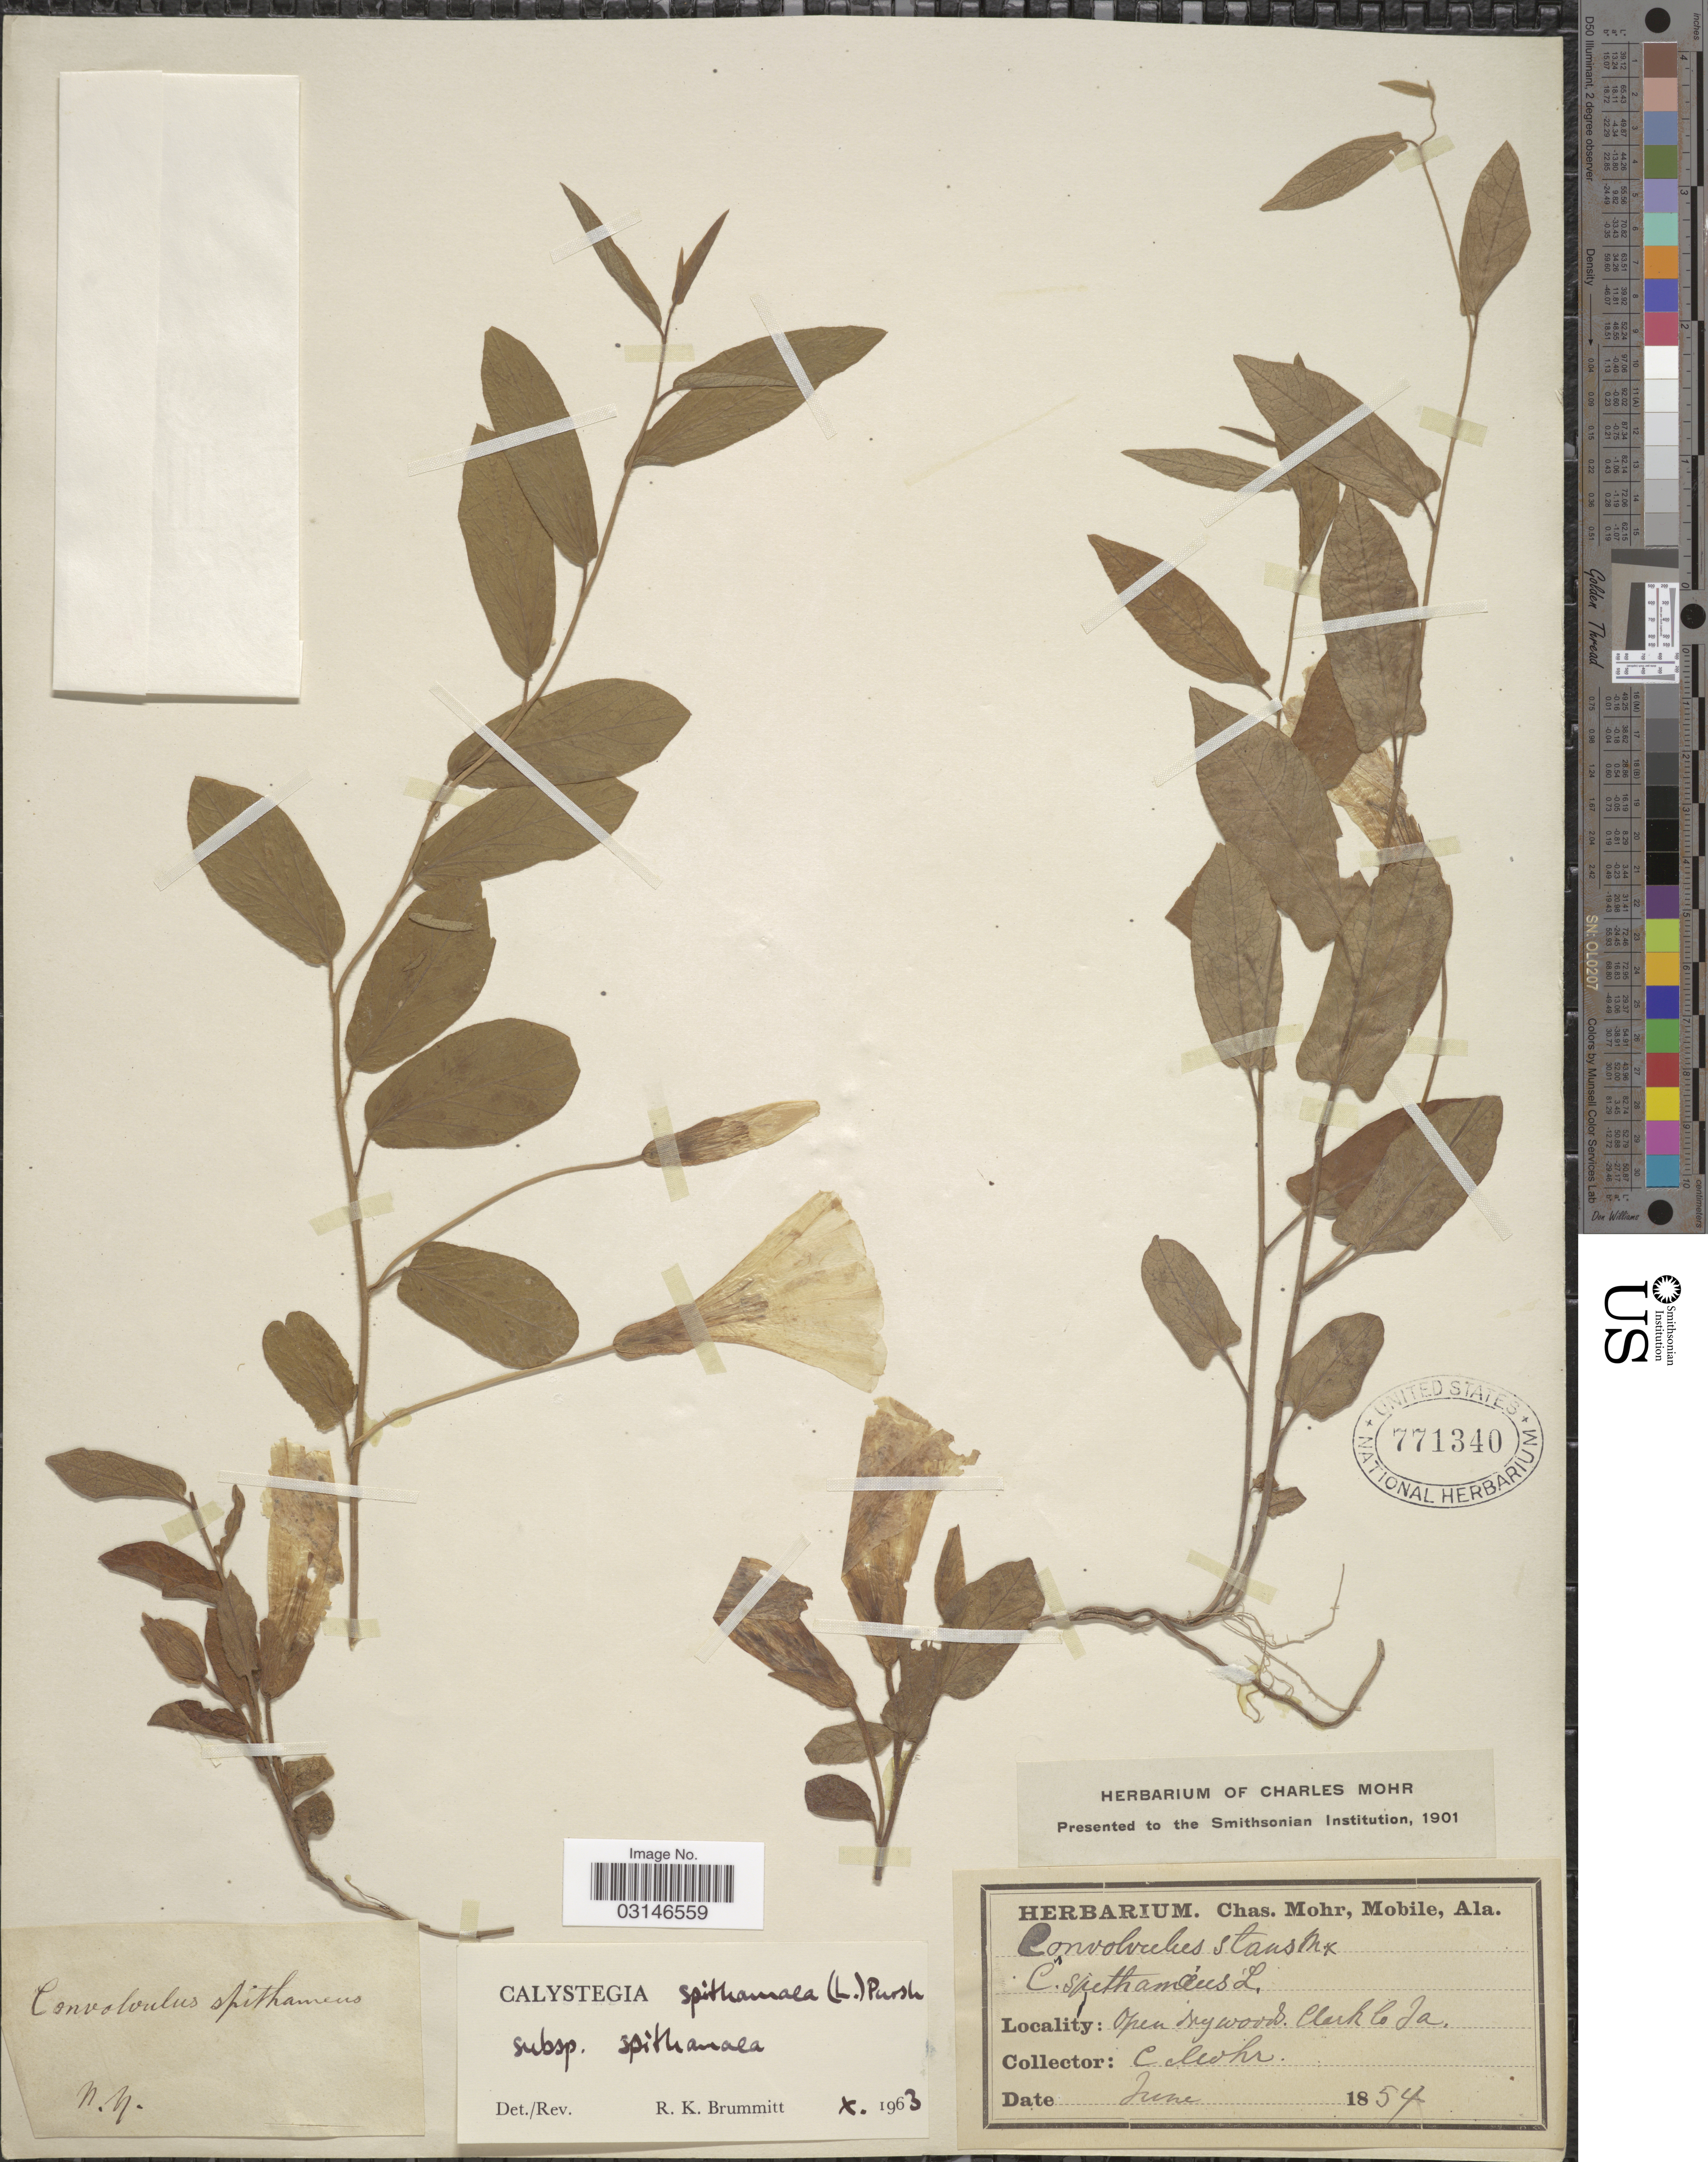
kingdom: Plantae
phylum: Tracheophyta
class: Magnoliopsida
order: Solanales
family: Convolvulaceae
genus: Calystegia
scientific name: Calystegia spithamaea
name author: (L.) Pursh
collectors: Mohr, C. T. (herbarium)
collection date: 1854-06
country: United States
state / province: Georgia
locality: Open dry woods. Clark County. Ga.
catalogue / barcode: US 771340